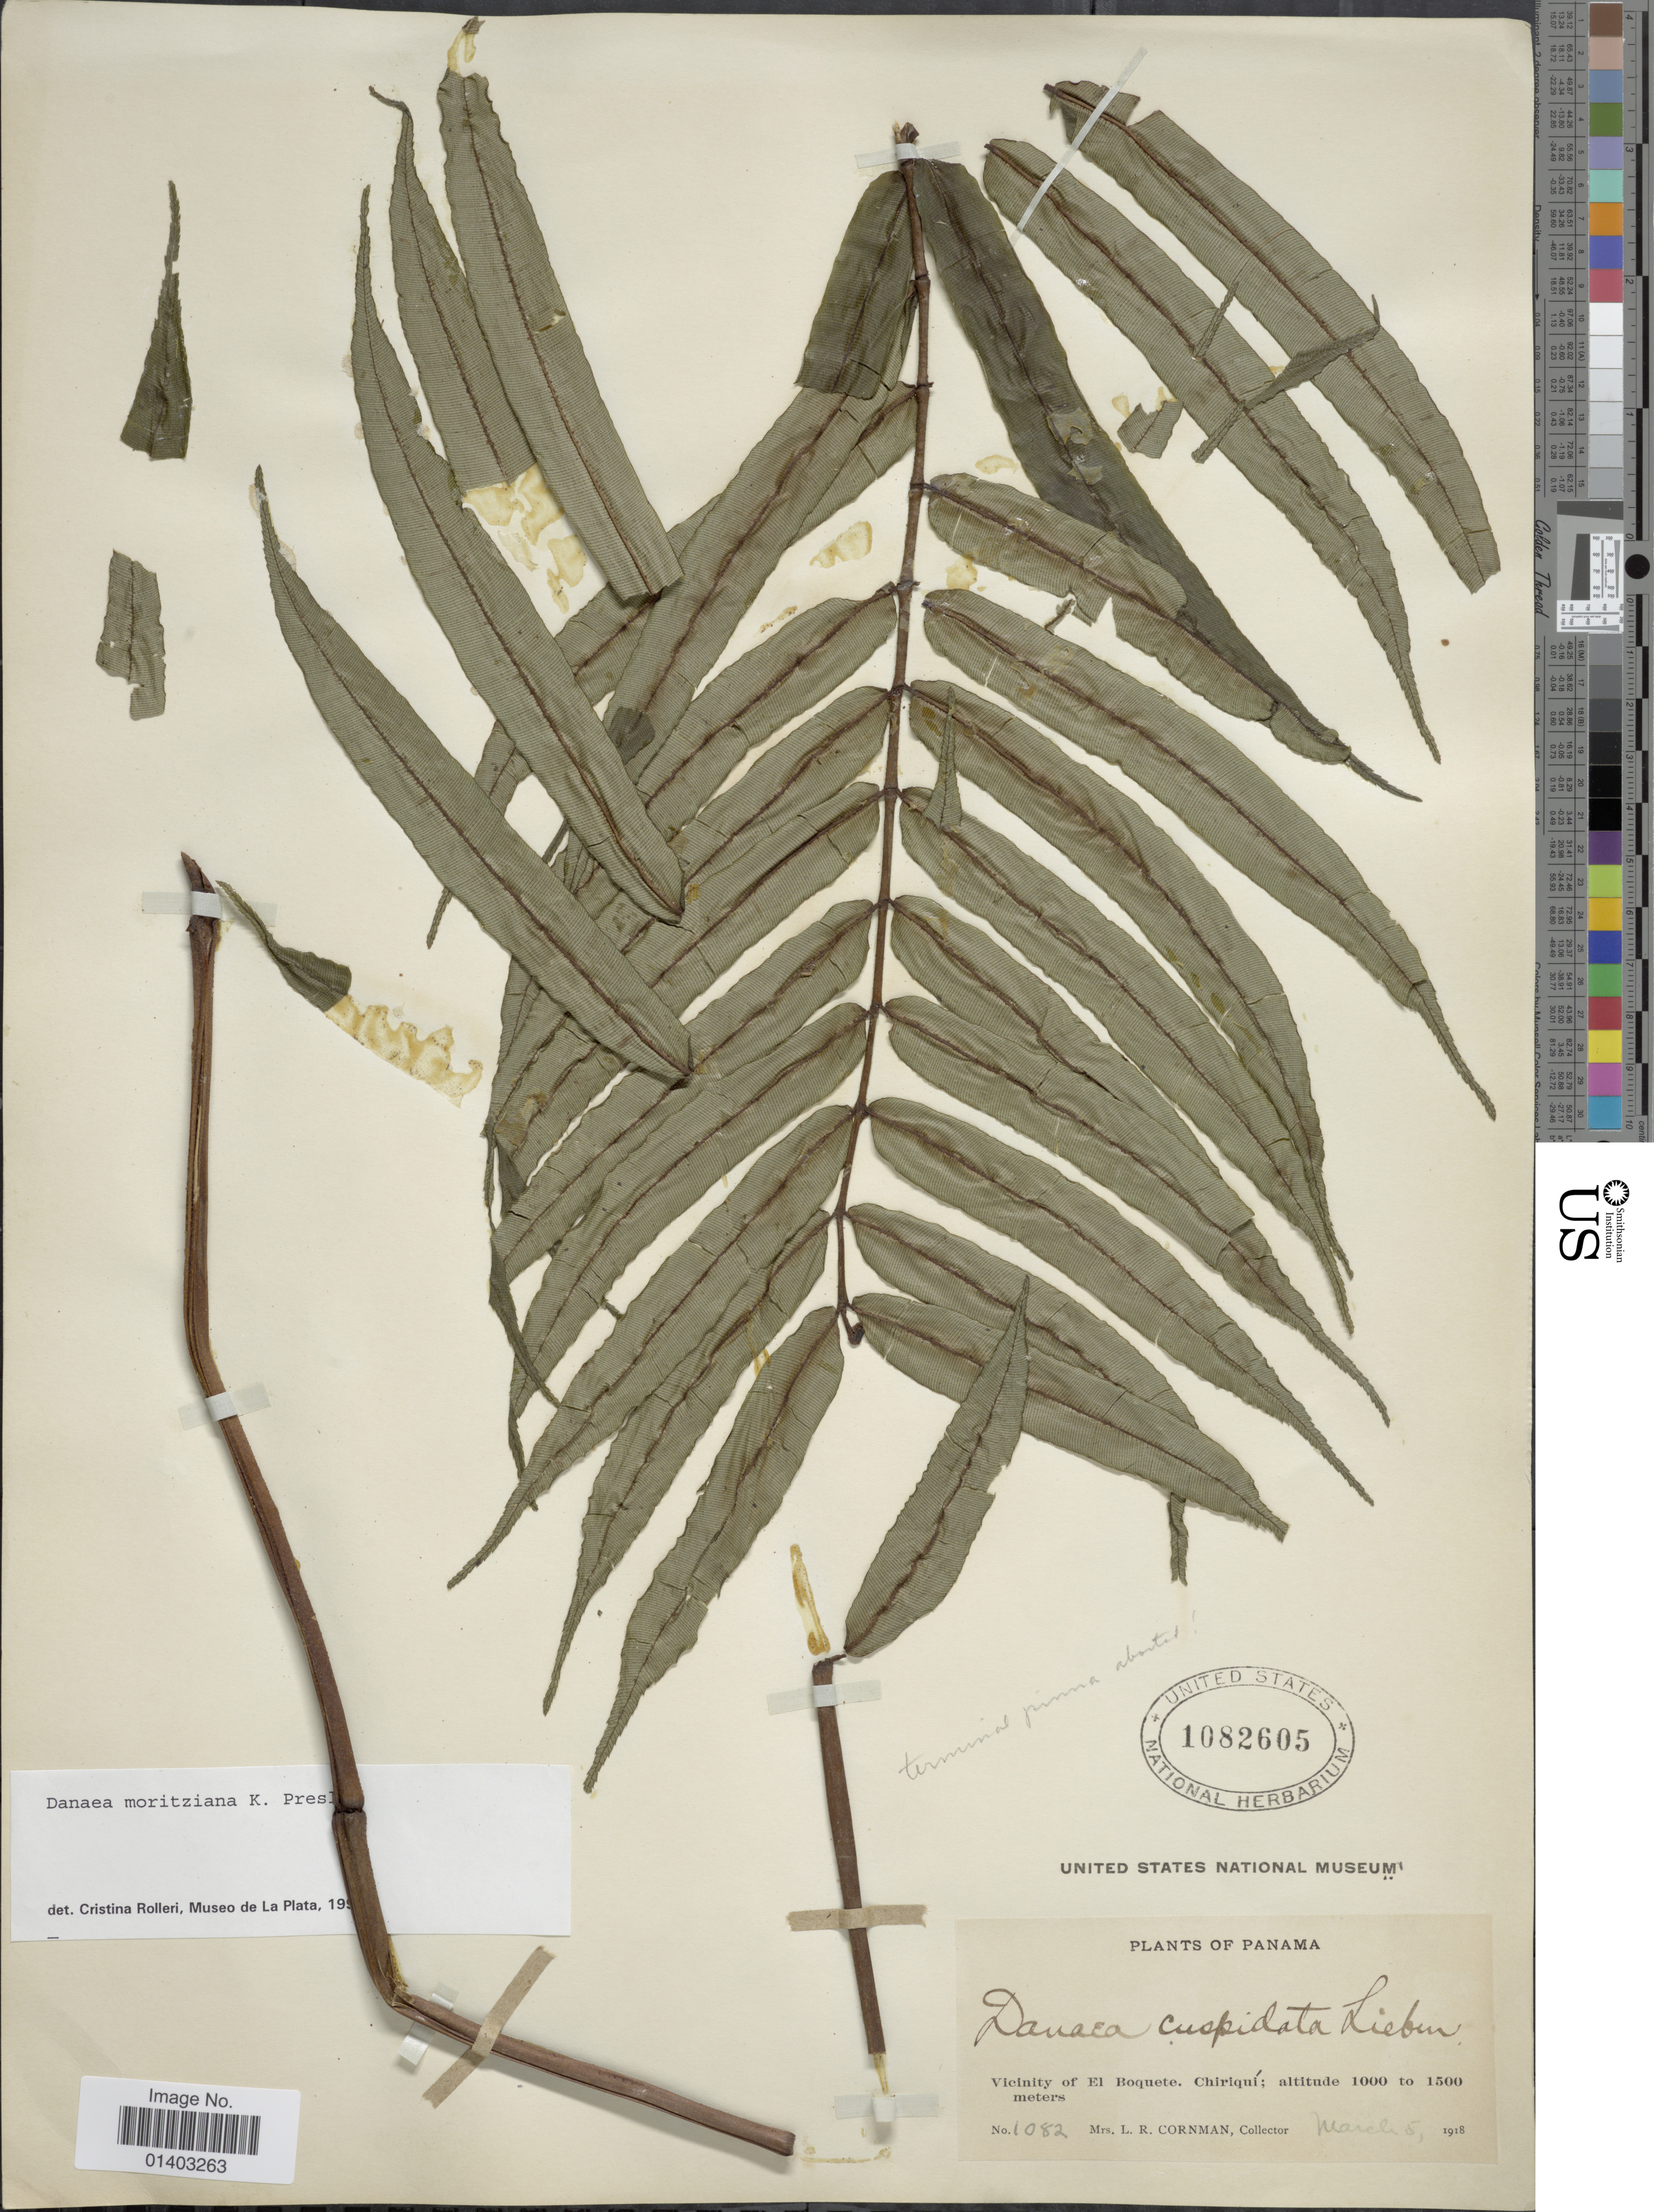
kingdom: Plantae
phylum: Tracheophyta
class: Polypodiopsida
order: Marattiales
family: Marattiaceae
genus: Danaea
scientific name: Danaea moritziana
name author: C. Presl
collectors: L. Cornman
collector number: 1082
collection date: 1918-03-05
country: Panama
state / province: Chiriqui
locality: Vicinity of El Boquete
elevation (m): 1000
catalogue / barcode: US 1082605